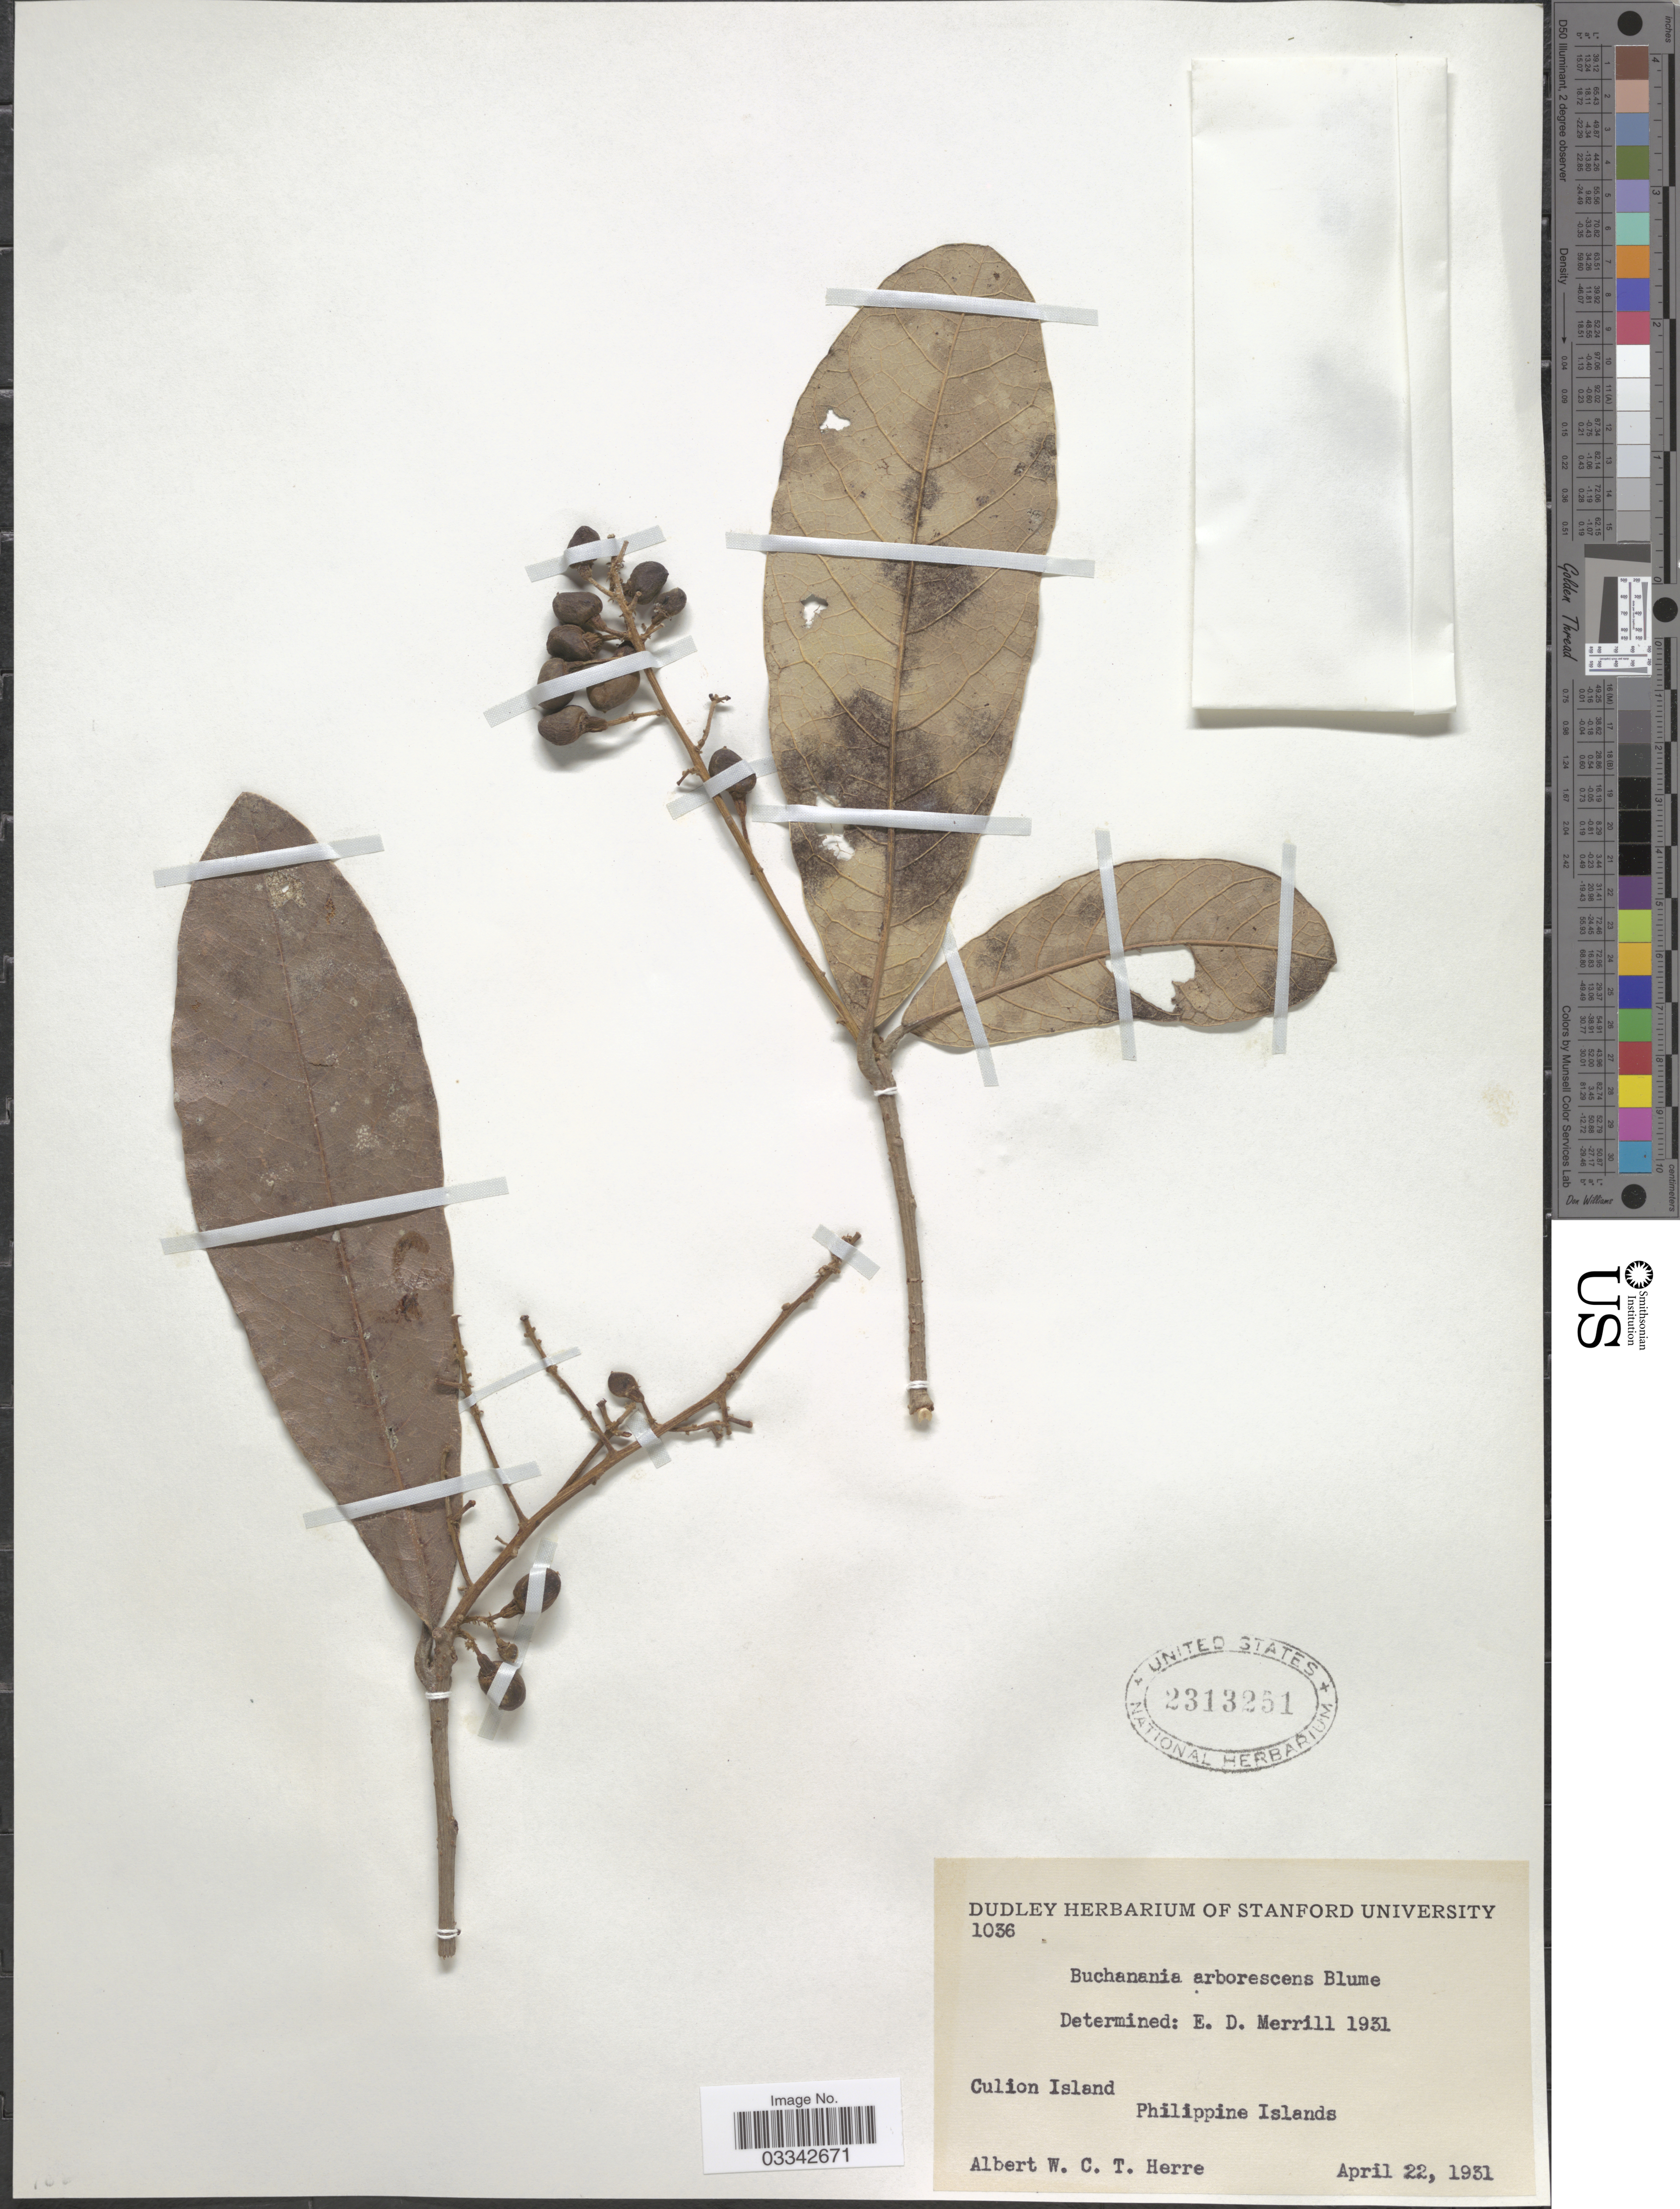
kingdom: Plantae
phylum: Tracheophyta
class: Magnoliopsida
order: Sapindales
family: Anacardiaceae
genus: Buchanania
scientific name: Buchanania arborescens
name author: (Blume) Blume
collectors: A. W. Herre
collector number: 1036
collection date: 1931-04-22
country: Philippines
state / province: Mimaropa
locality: Culion Island, Philippine Islands.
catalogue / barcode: US 2313251